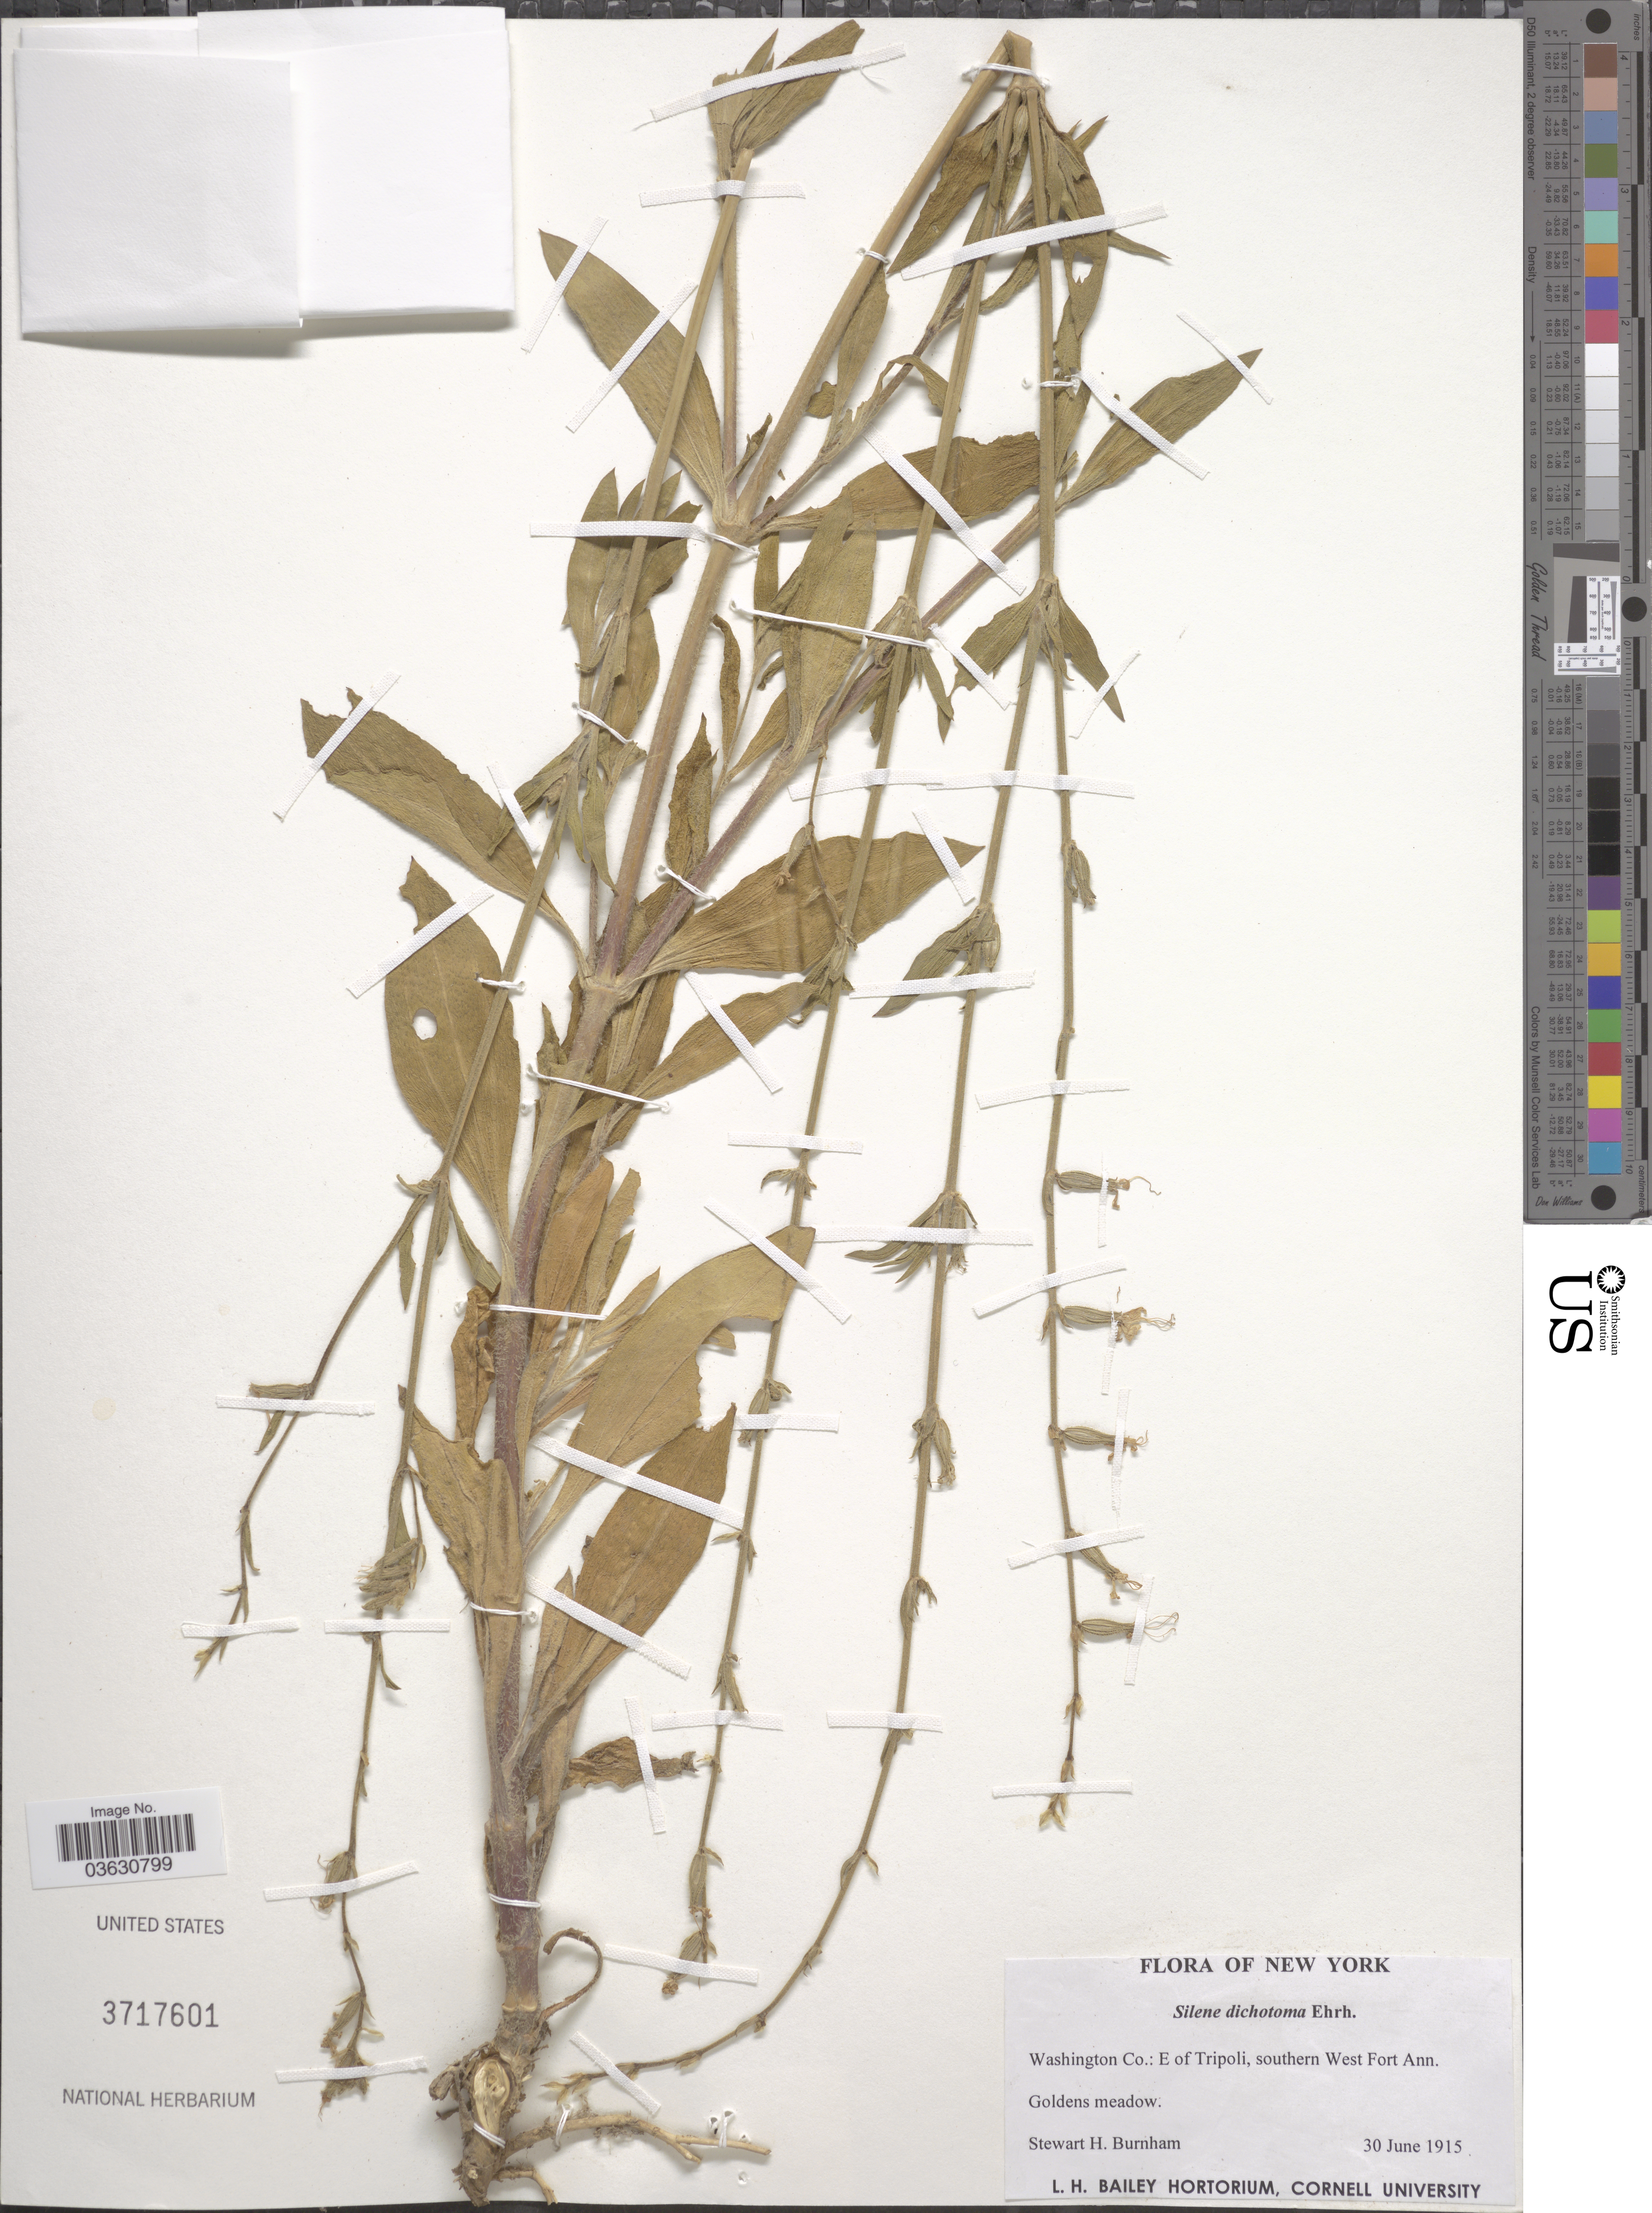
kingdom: Plantae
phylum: Tracheophyta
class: Magnoliopsida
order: Caryophyllales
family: Caryophyllaceae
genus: Silene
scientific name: Silene dichotoma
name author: Ehrh.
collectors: S. Burnham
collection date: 1915-06-30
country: United States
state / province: New York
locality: Washington Co.: E of Tripoli, southern West Fort Ann.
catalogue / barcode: US 3717601